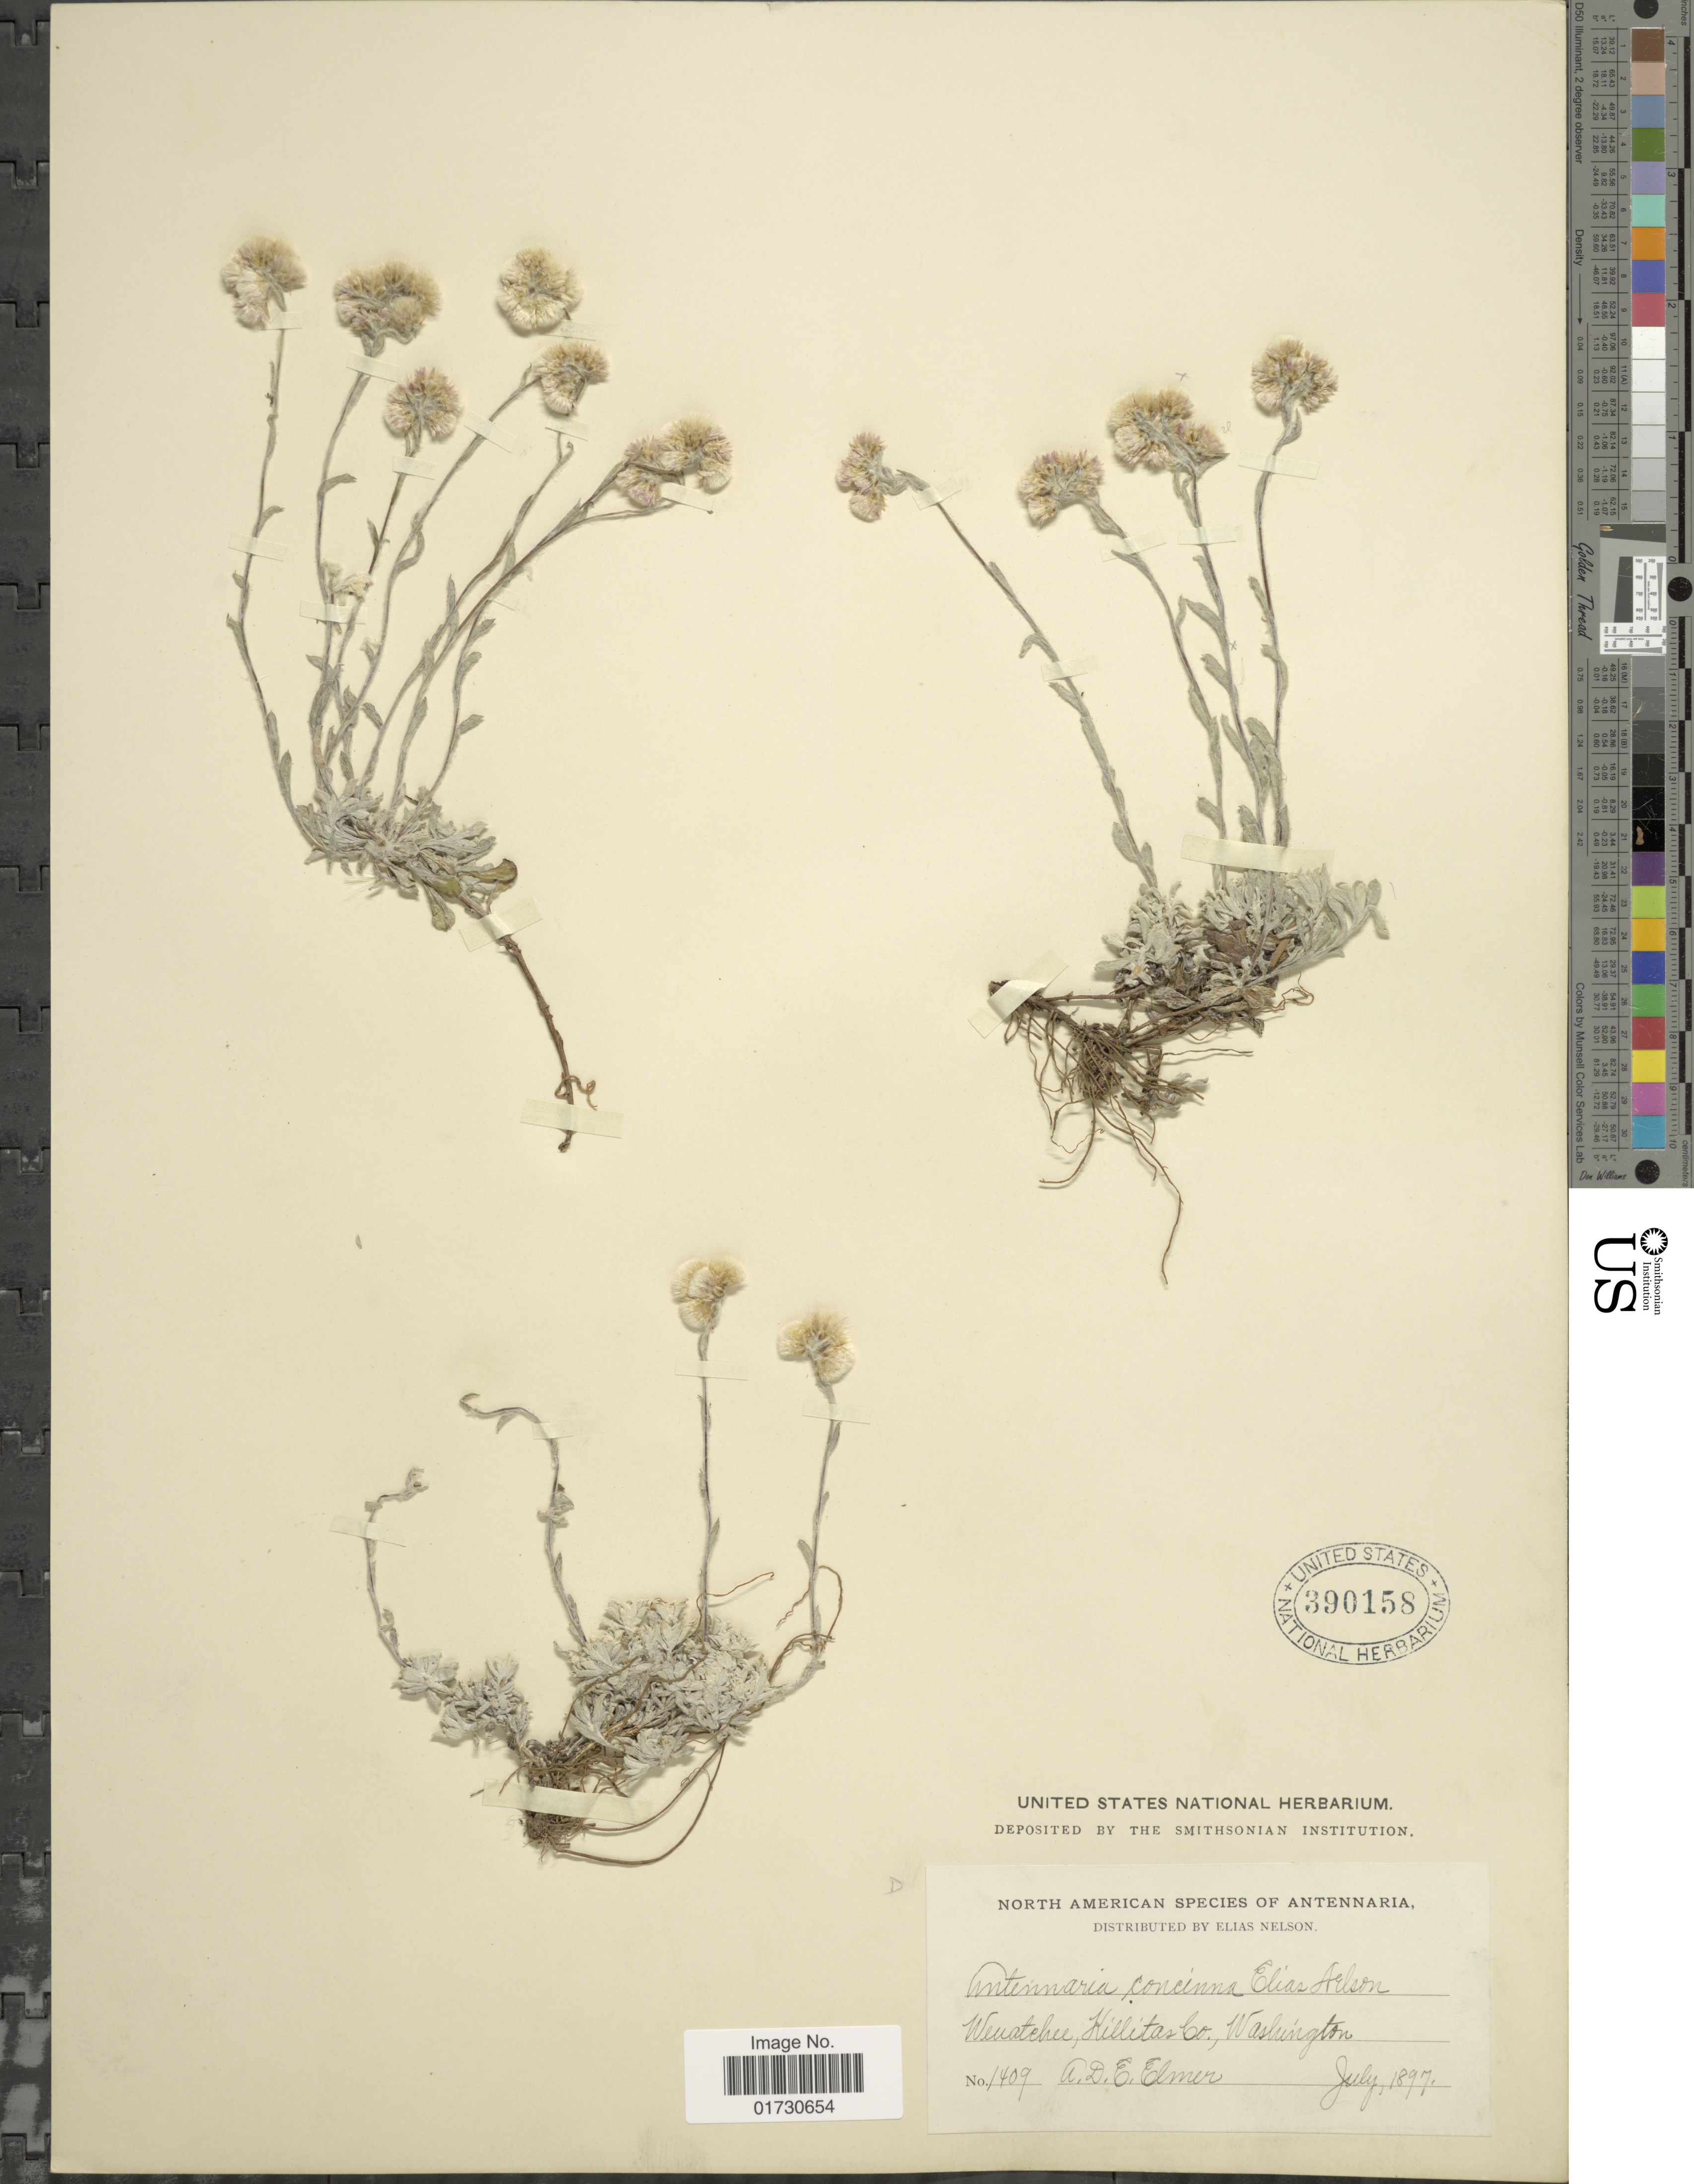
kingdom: Plantae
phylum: Tracheophyta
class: Magnoliopsida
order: Asterales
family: Asteraceae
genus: Antennaria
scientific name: Antennaria concinna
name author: E.E. Nelson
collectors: A. D. E. Elmer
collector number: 1409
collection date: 1897-07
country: United States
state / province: Washington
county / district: Kittitas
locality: Weuatchee, Hillitas Co., Washington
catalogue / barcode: US 390158